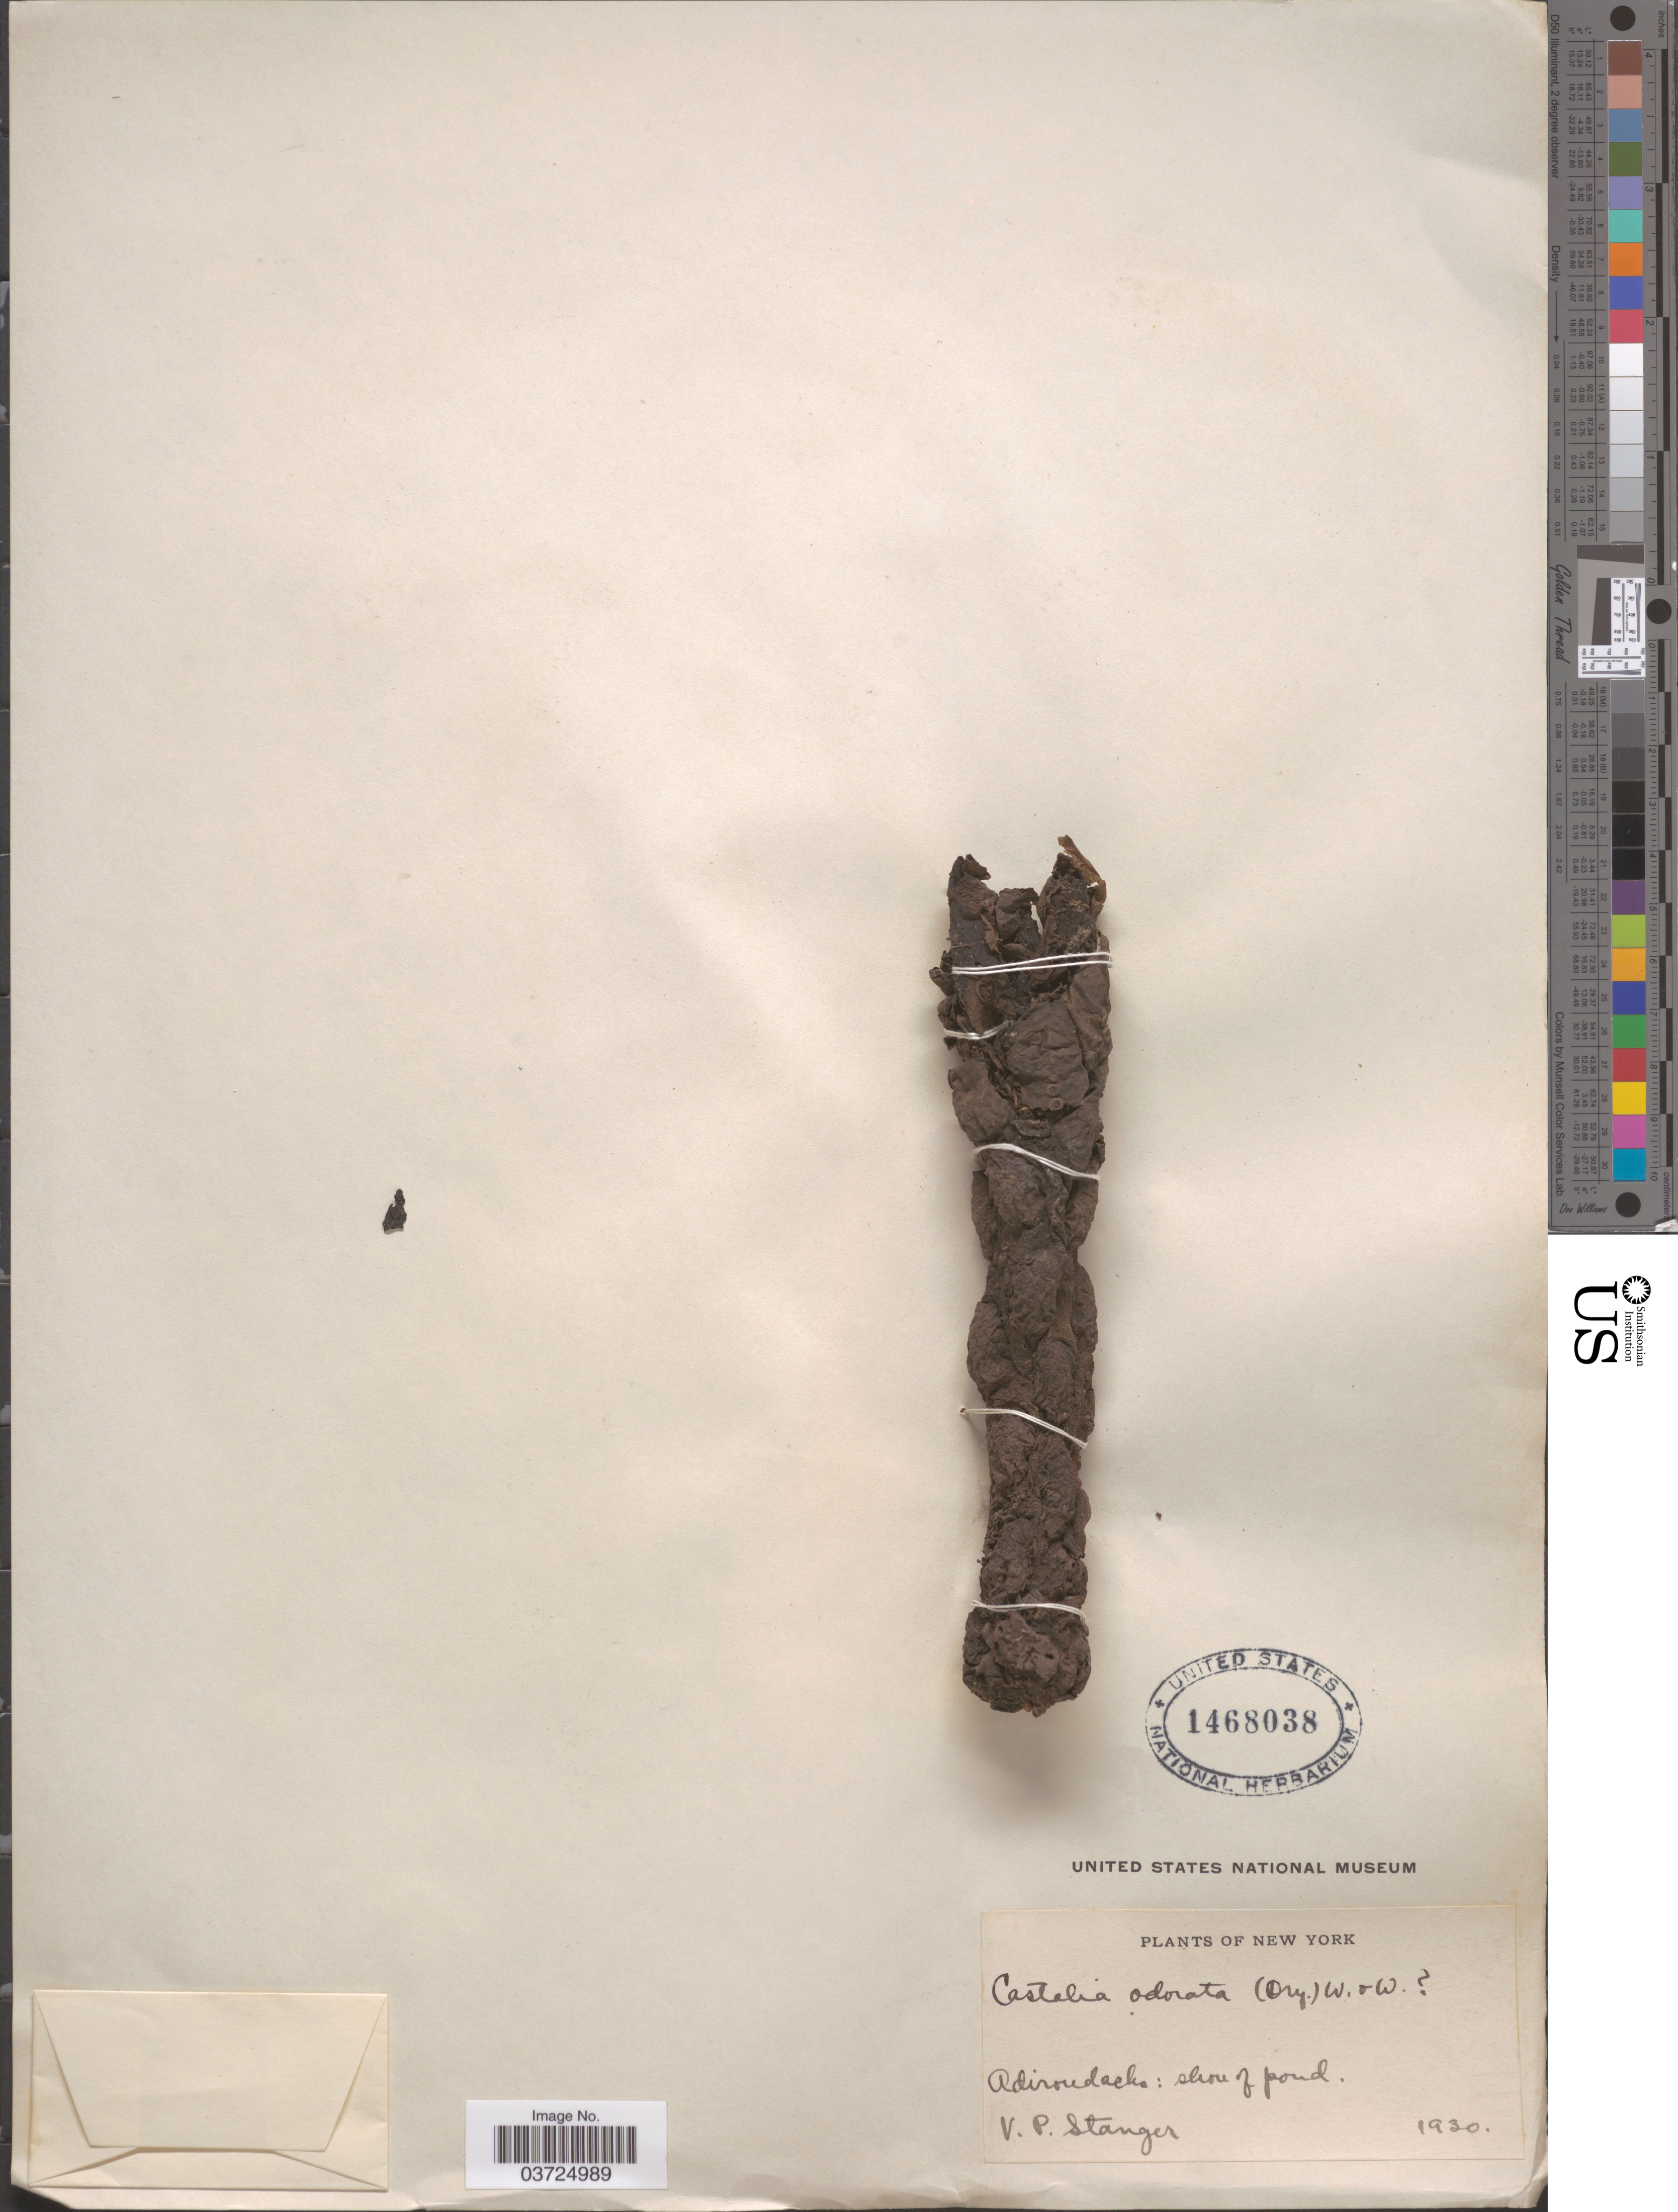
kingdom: Plantae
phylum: Tracheophyta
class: Magnoliopsida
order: Nymphaeales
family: Nymphaeaceae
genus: Nymphaea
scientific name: Nymphaea odorata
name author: Aiton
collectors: V. Stanger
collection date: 1930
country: United States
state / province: New York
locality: Adirondacks: shore of pond.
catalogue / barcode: US 1468038